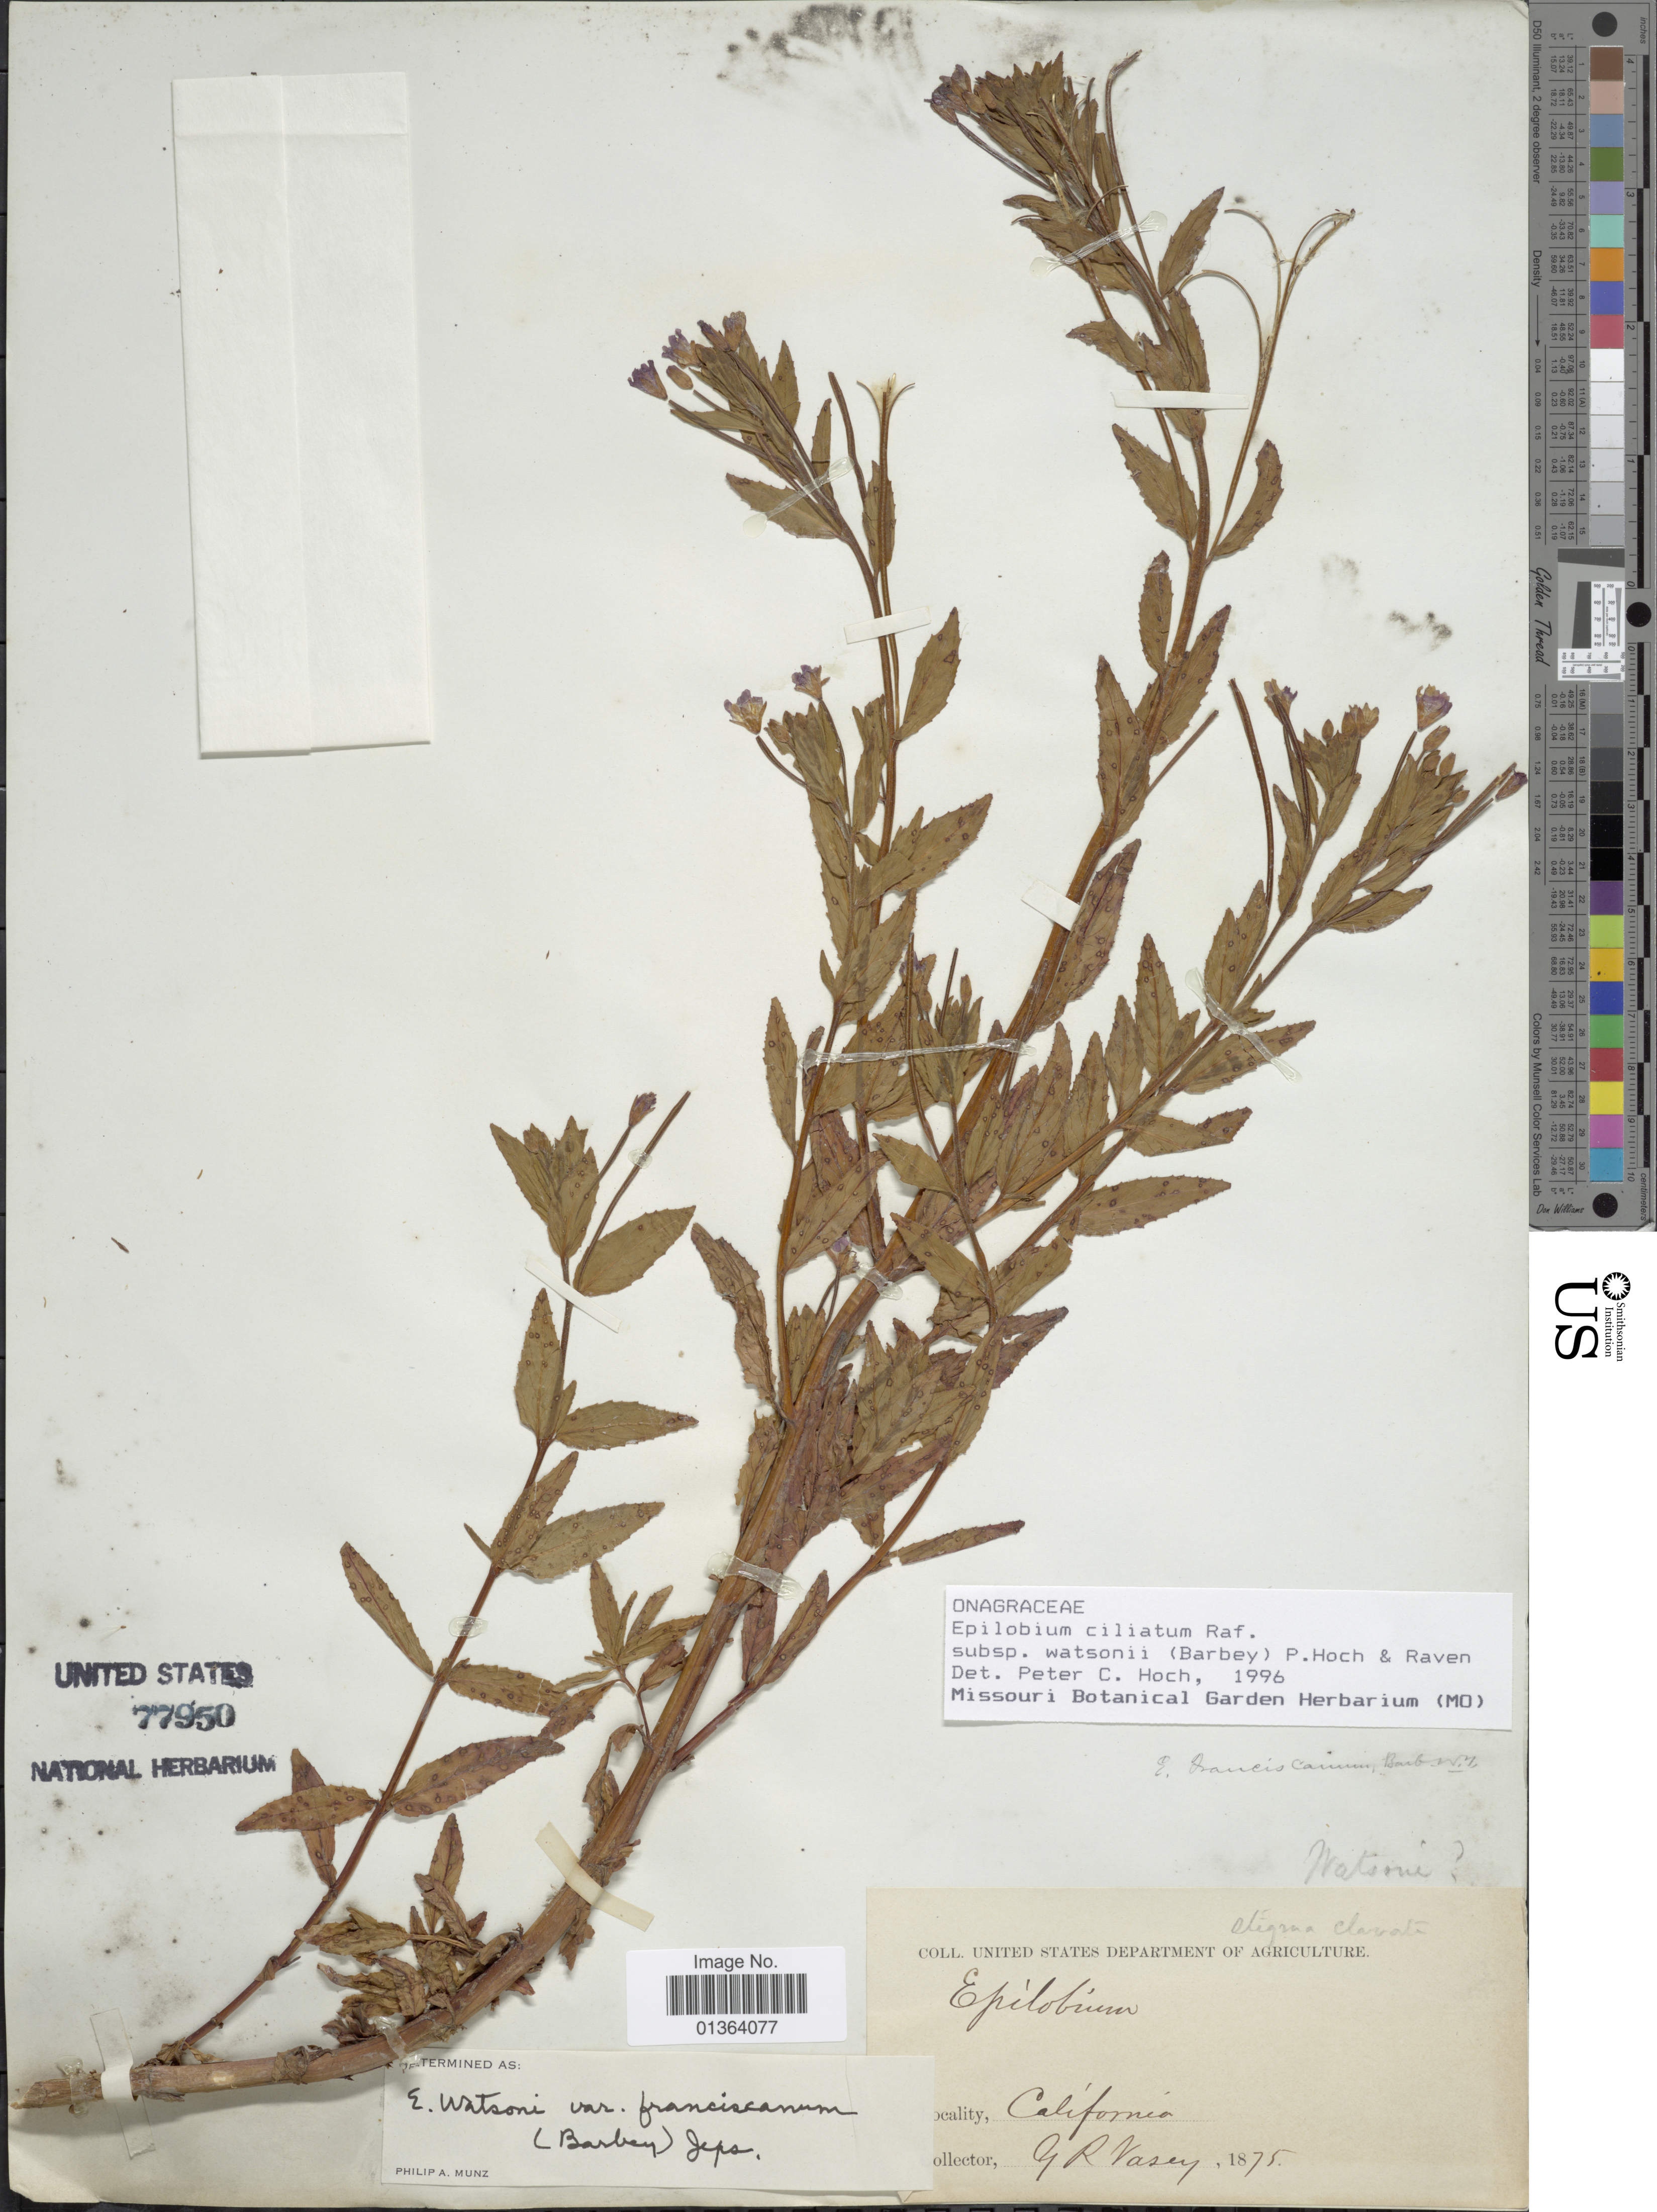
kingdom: Plantae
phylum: Tracheophyta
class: Magnoliopsida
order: Myrtales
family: Onagraceae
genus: Epilobium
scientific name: Epilobium ciliatum subsp. watsonii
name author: (Barbey) Hoch & P.H. Raven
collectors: G. R. Vasey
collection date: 1875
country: United States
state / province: California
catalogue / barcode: US 77950